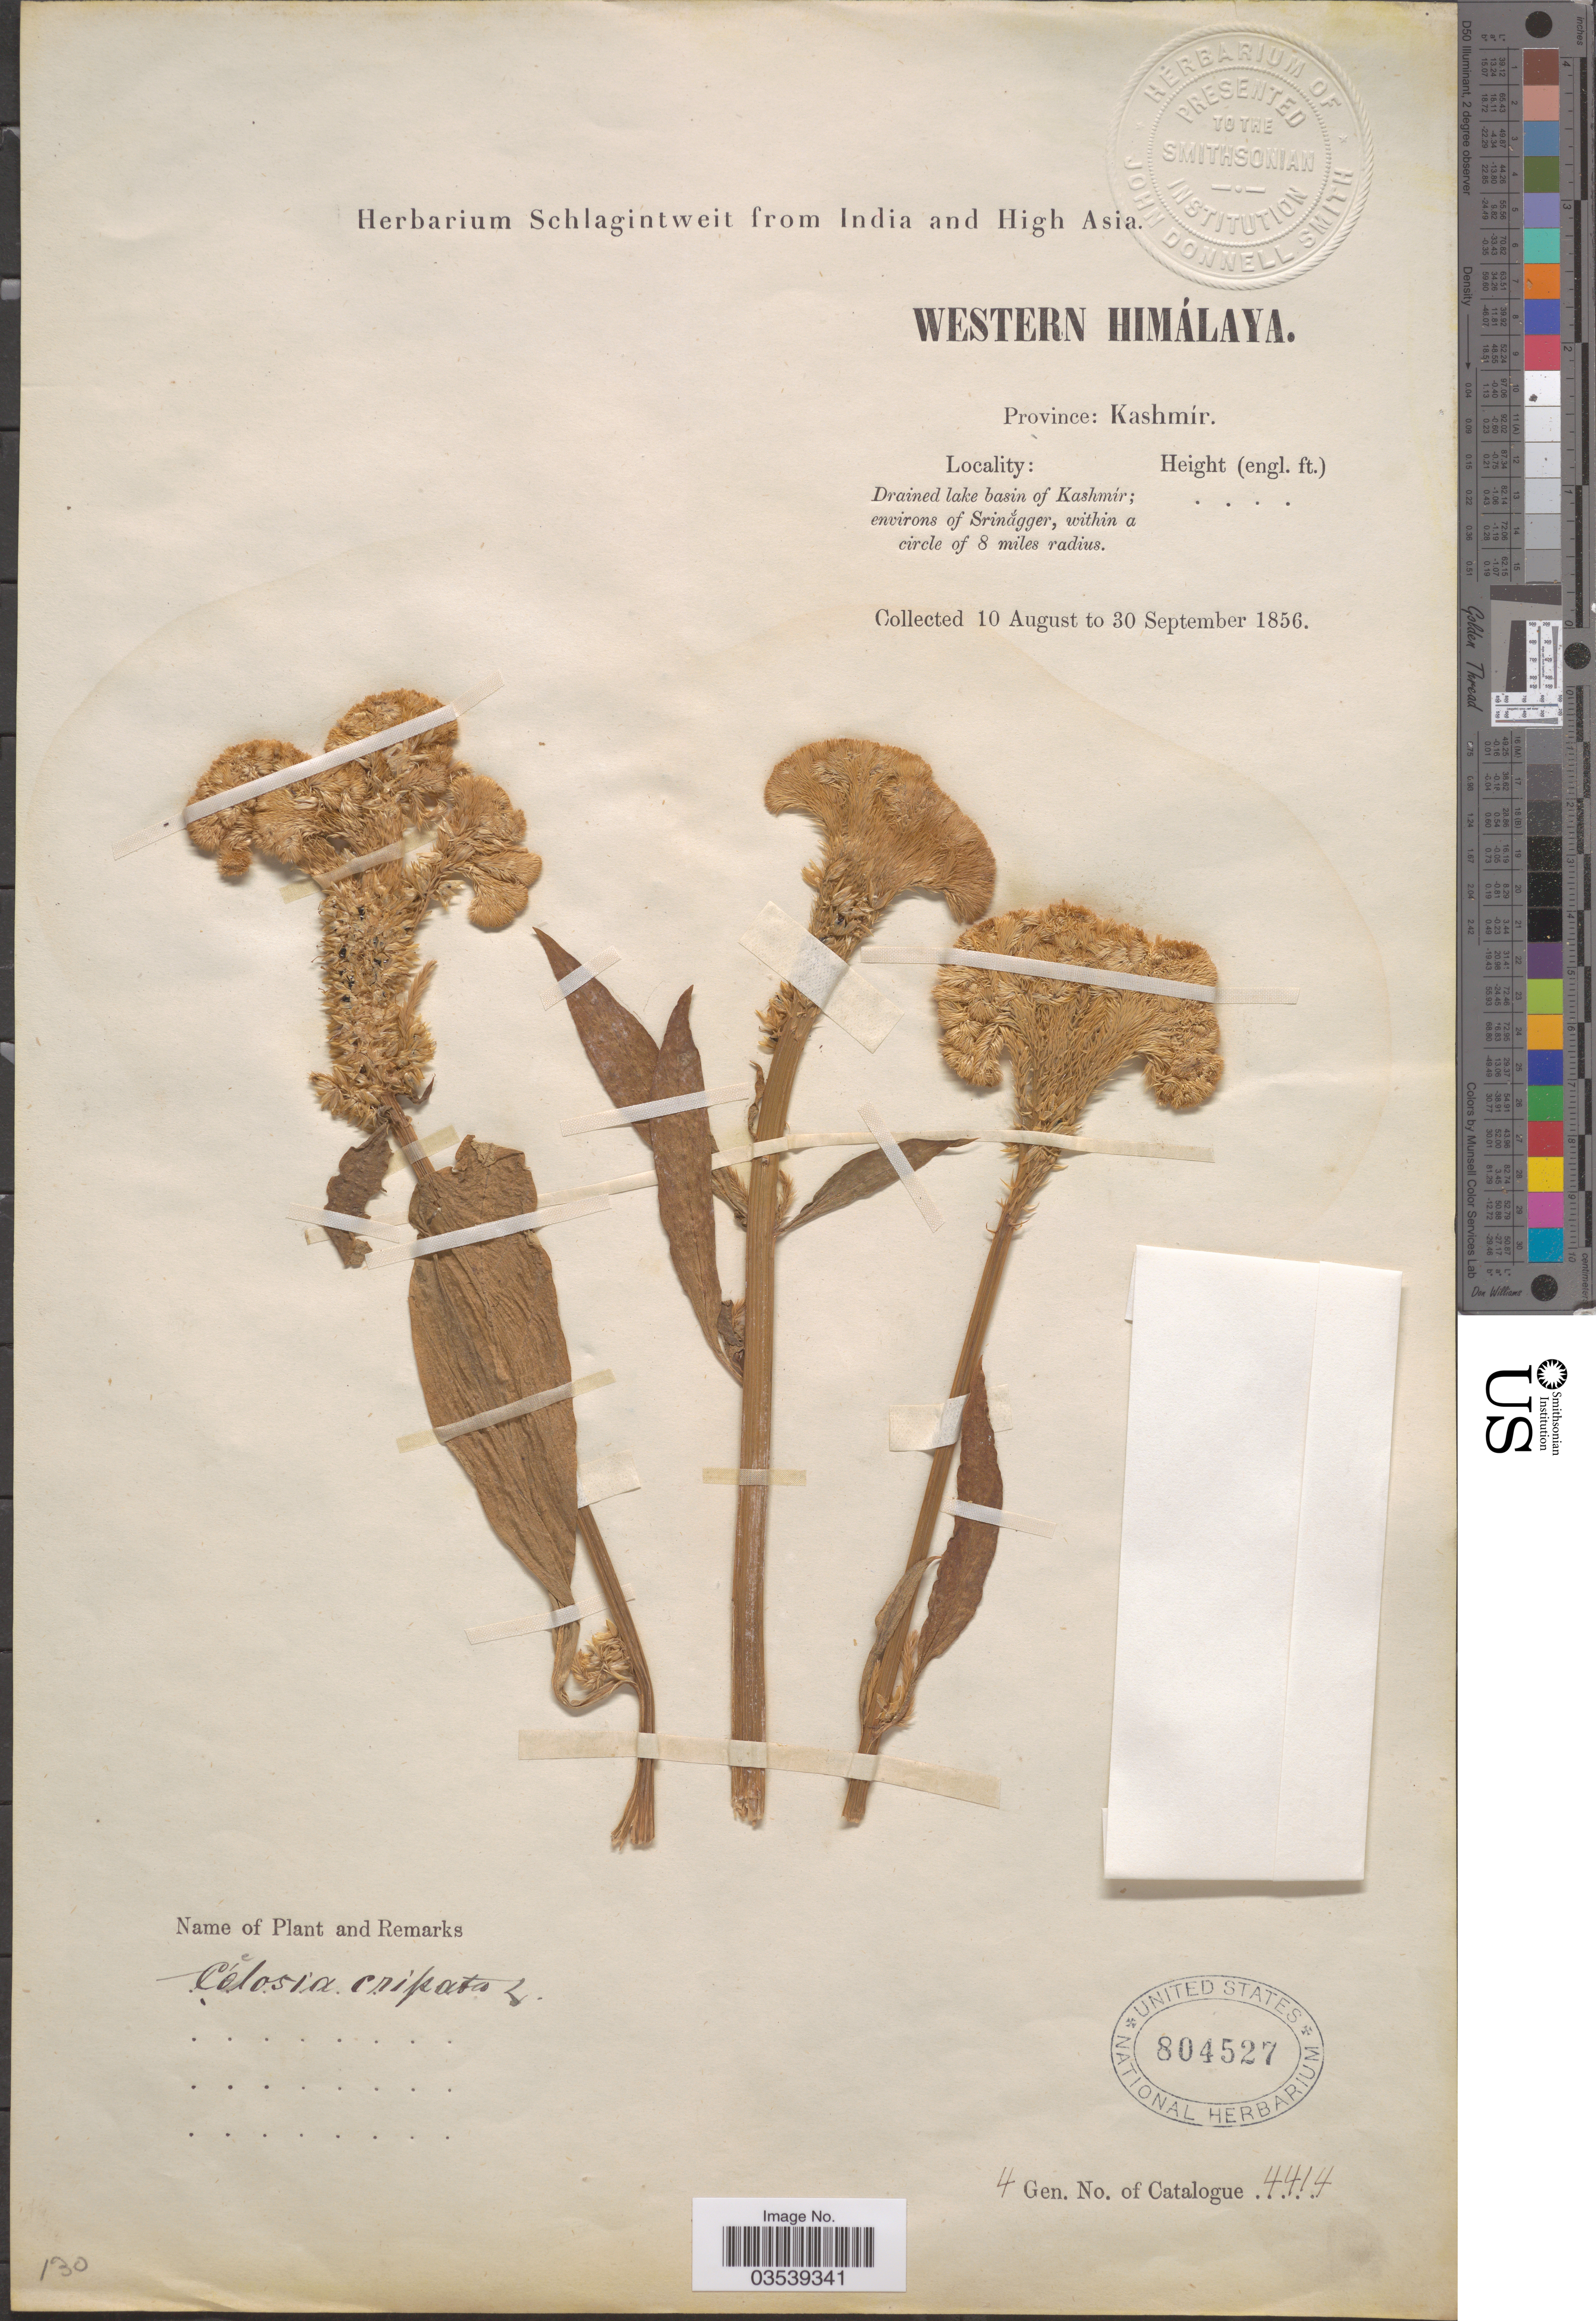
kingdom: Plantae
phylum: Tracheophyta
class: Magnoliopsida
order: Caryophyllales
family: Amaranthaceae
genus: Celosia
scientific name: Celosia argentea var. cristata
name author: (L.) Kuntze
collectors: ex herb. Schlagintweit from India and High Asia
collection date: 1856-08-10/1856-09-30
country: India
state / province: Jammu and Kashmir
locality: Western Himálaya. Province: Kashmir. Drained lake basin of Kashmír; environs of Srinagger, within a circle of 8 miles radius.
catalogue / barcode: US 804527